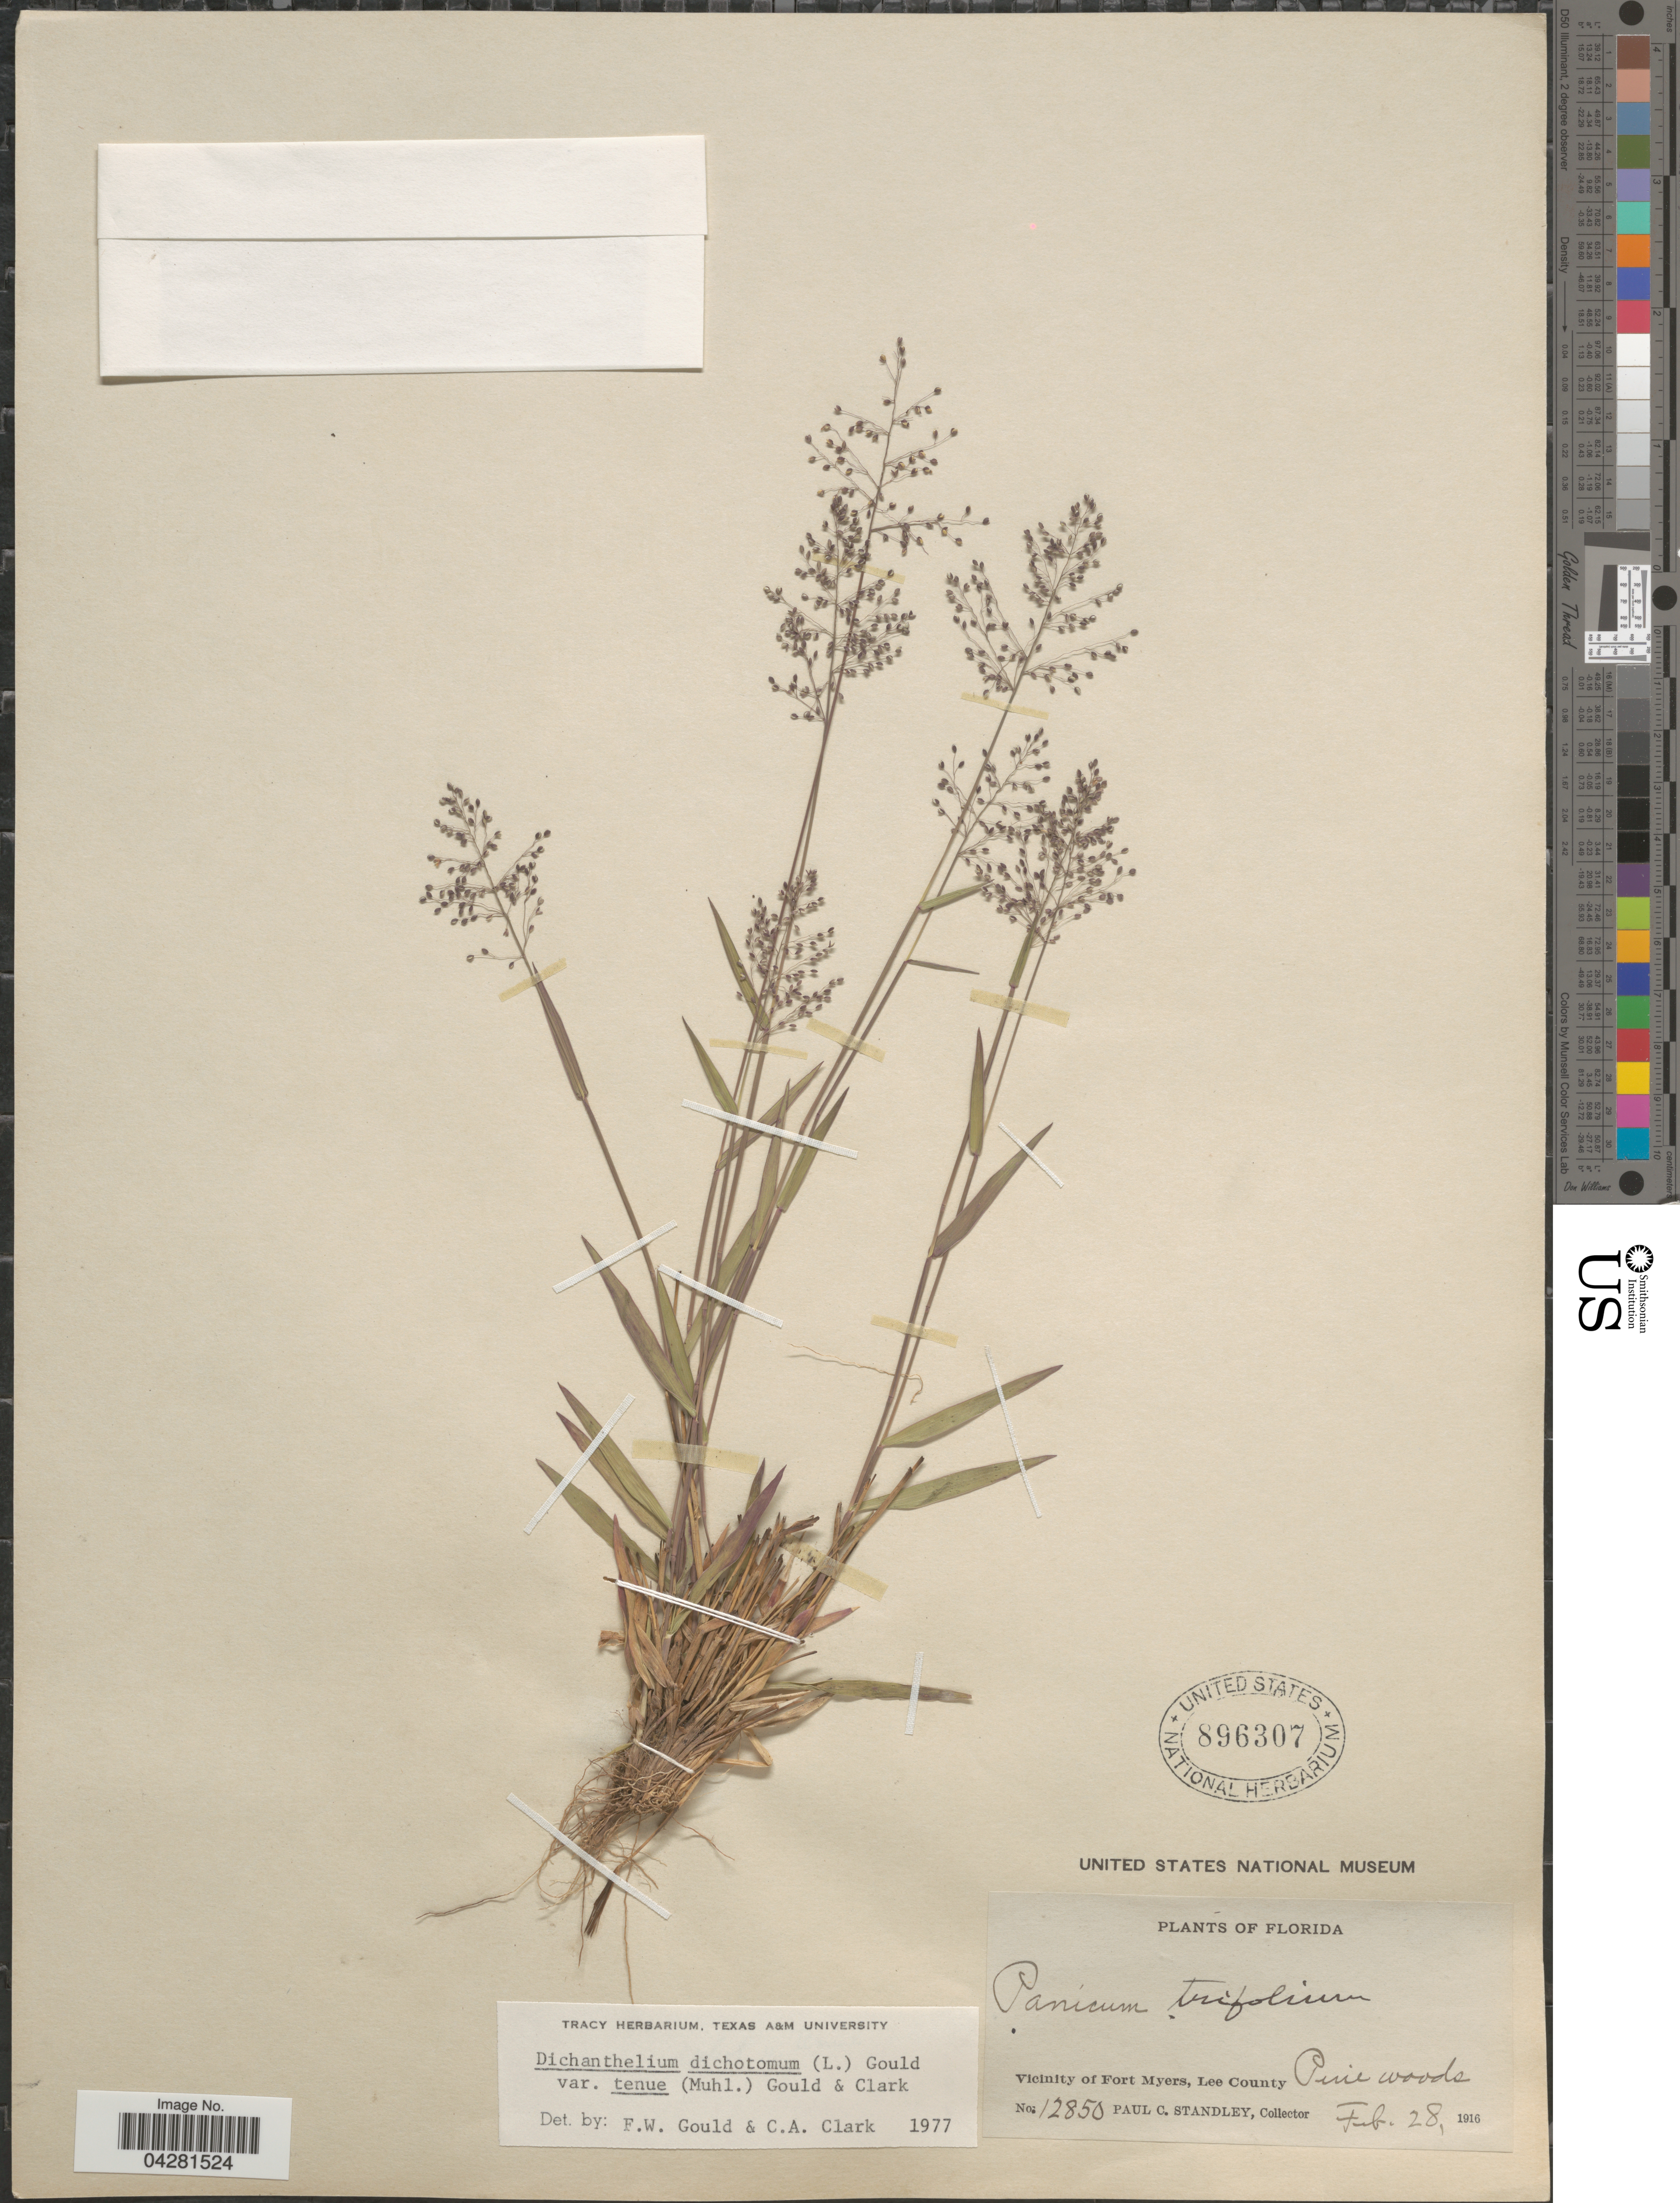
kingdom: Plantae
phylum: Tracheophyta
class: Liliopsida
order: Poales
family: Poaceae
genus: Dichanthelium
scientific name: Dichanthelium dichotomum var. unciphyllum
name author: (Trin.) Davidse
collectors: P. C. Standley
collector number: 12850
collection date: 1916-02-28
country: United States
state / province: Florida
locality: Vicinity of Fort Myers, Lee County. Pine woods.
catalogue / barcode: US 896307